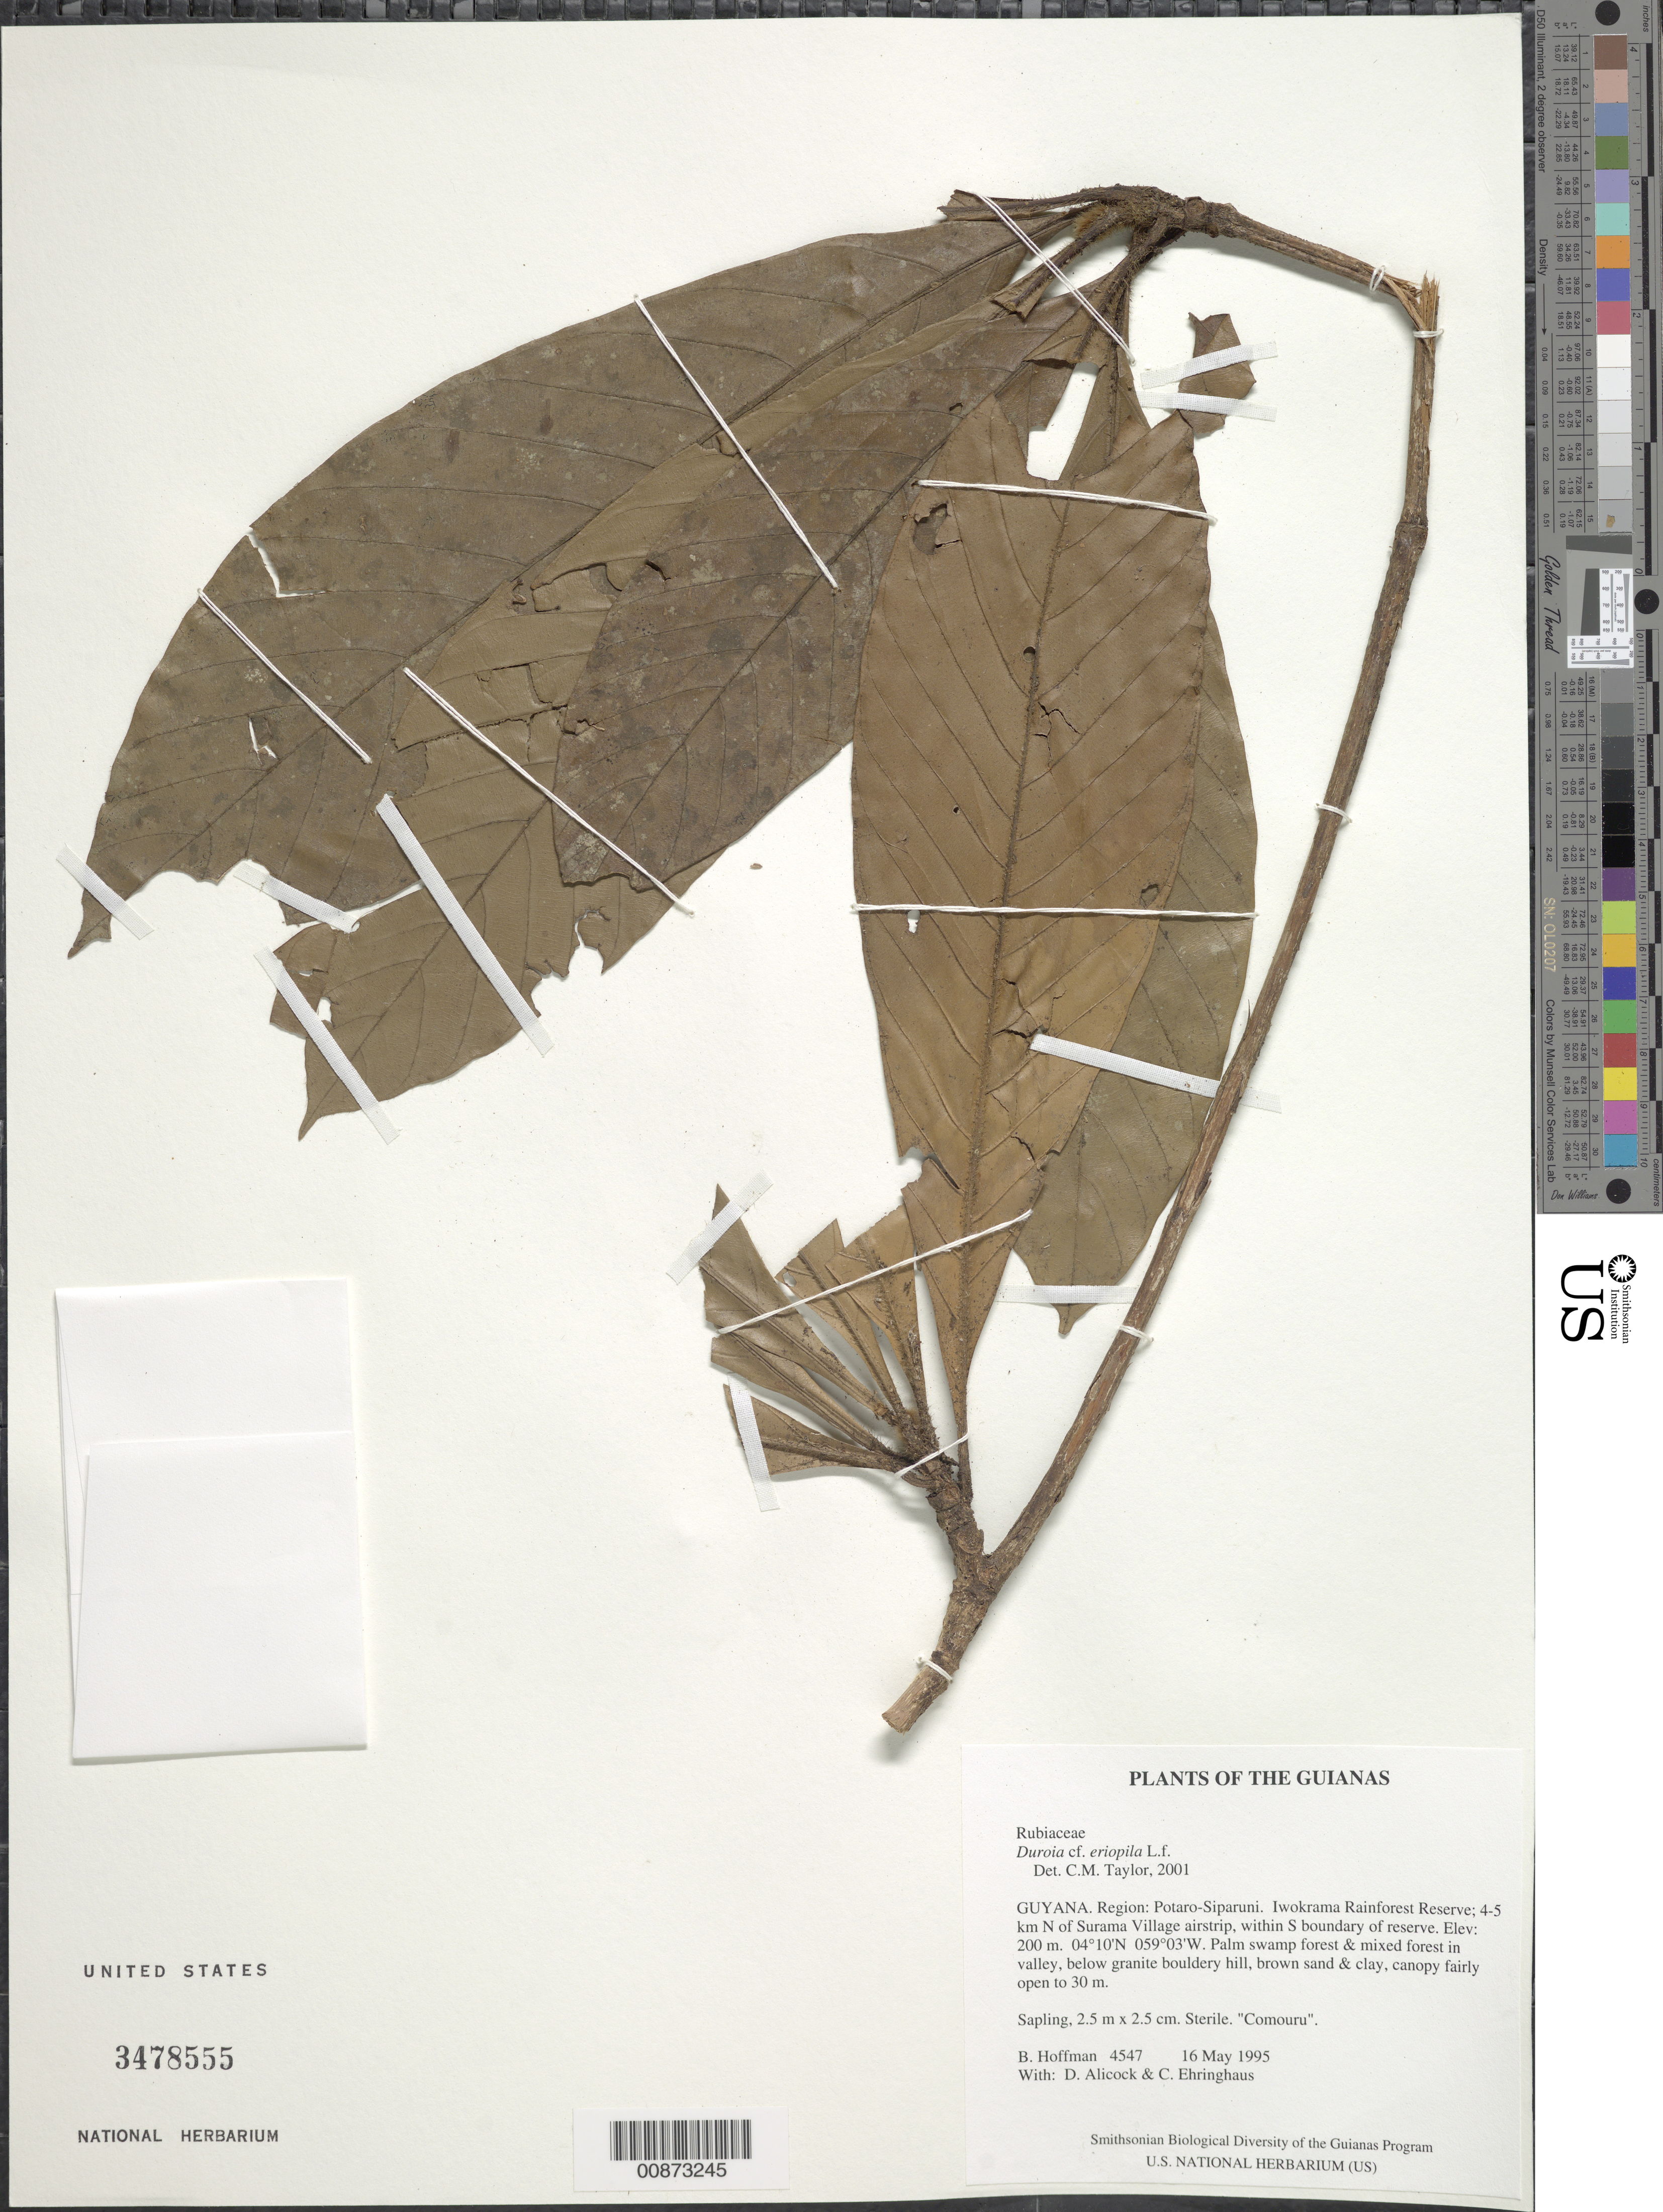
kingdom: Plantae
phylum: Tracheophyta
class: Magnoliopsida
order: Gentianales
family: Rubiaceae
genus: Duroia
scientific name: Duroia eriopila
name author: L. f.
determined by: Taylor, Charlotte M.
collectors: B. Hoffman, D. Allicock & C. Ehringhaus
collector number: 4547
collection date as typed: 16 May 1995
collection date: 1995-05-16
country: Guyana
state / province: Potaro-Siparuni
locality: Iwokrama Rainforest Reserve; 4-5 km N of Surama village airstrip, within S boundary of reserve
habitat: Palm swamp forest & mixed forest in valley, below granite bouldery hill, brown sand & clay, canopy fairly open to 30 m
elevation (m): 200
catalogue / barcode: US 3478555